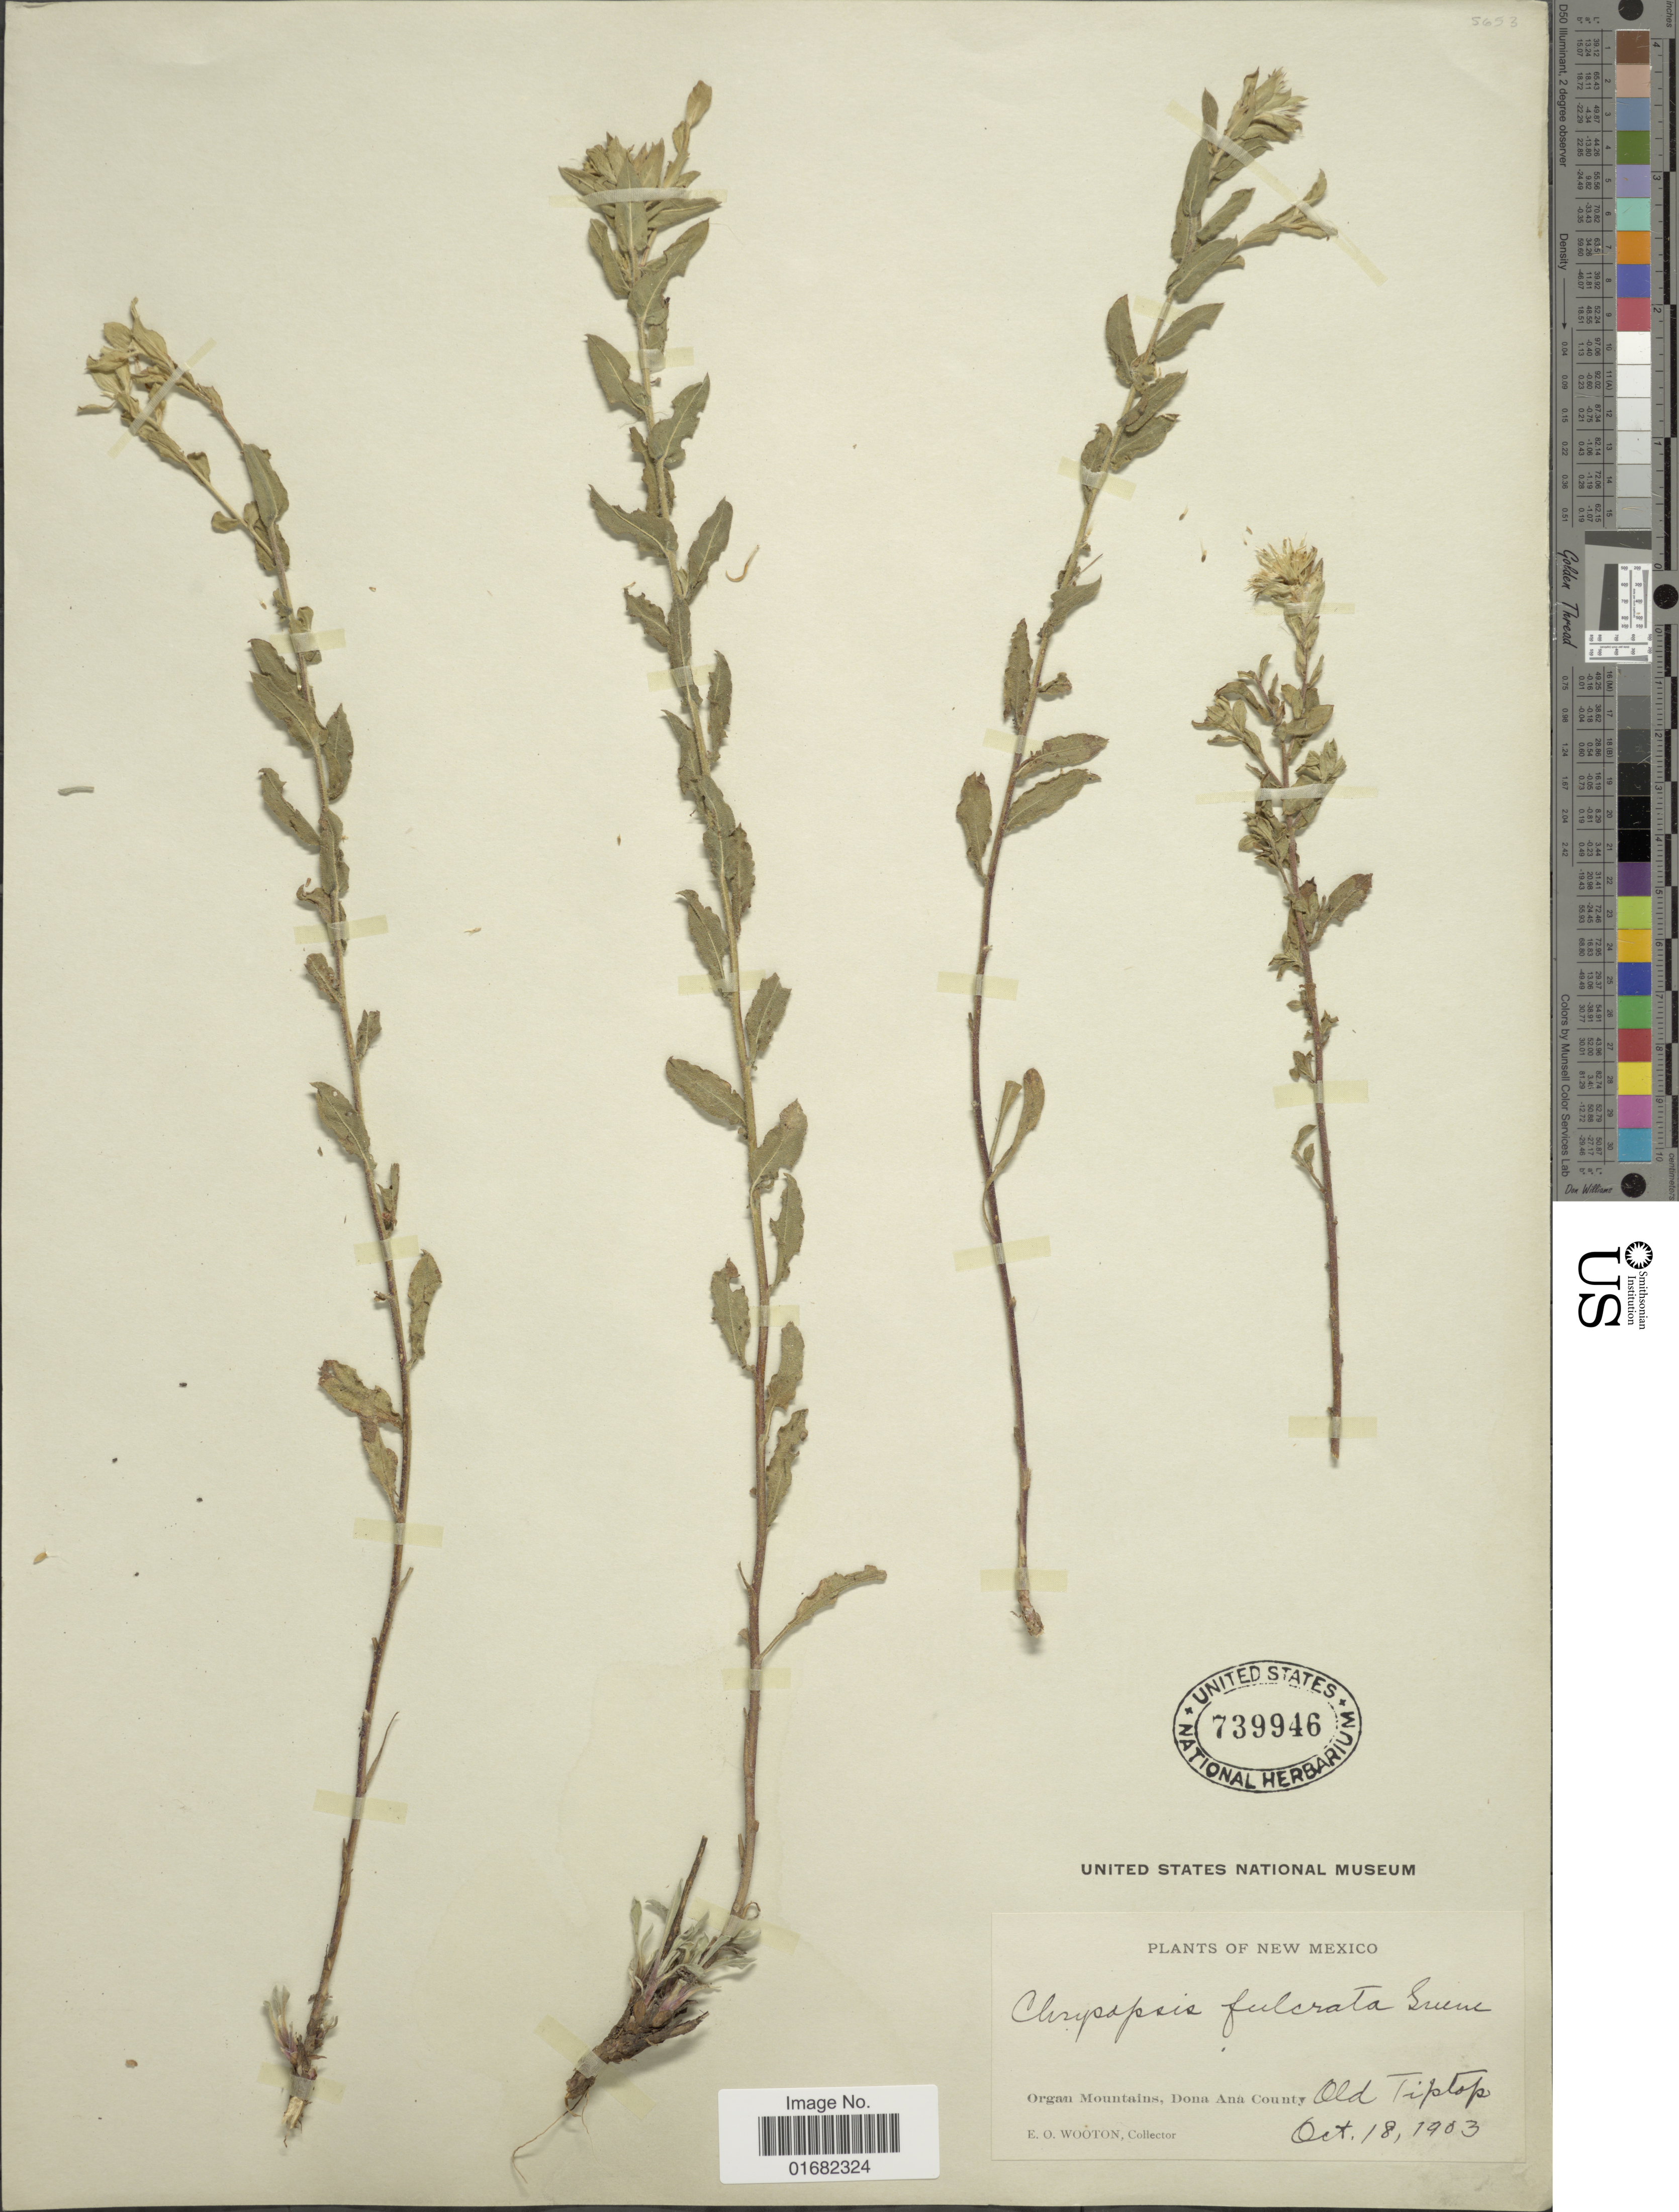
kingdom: Plantae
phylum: Tracheophyta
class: Magnoliopsida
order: Asterales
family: Asteraceae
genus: Heterotheca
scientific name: Heterotheca fulcrata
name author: (Greene) Shinners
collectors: E. O. Wooton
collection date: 1903-10-18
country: United States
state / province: New Mexico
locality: Organ Mountains, Dona Ana County. Old Tiptop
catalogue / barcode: US 739946